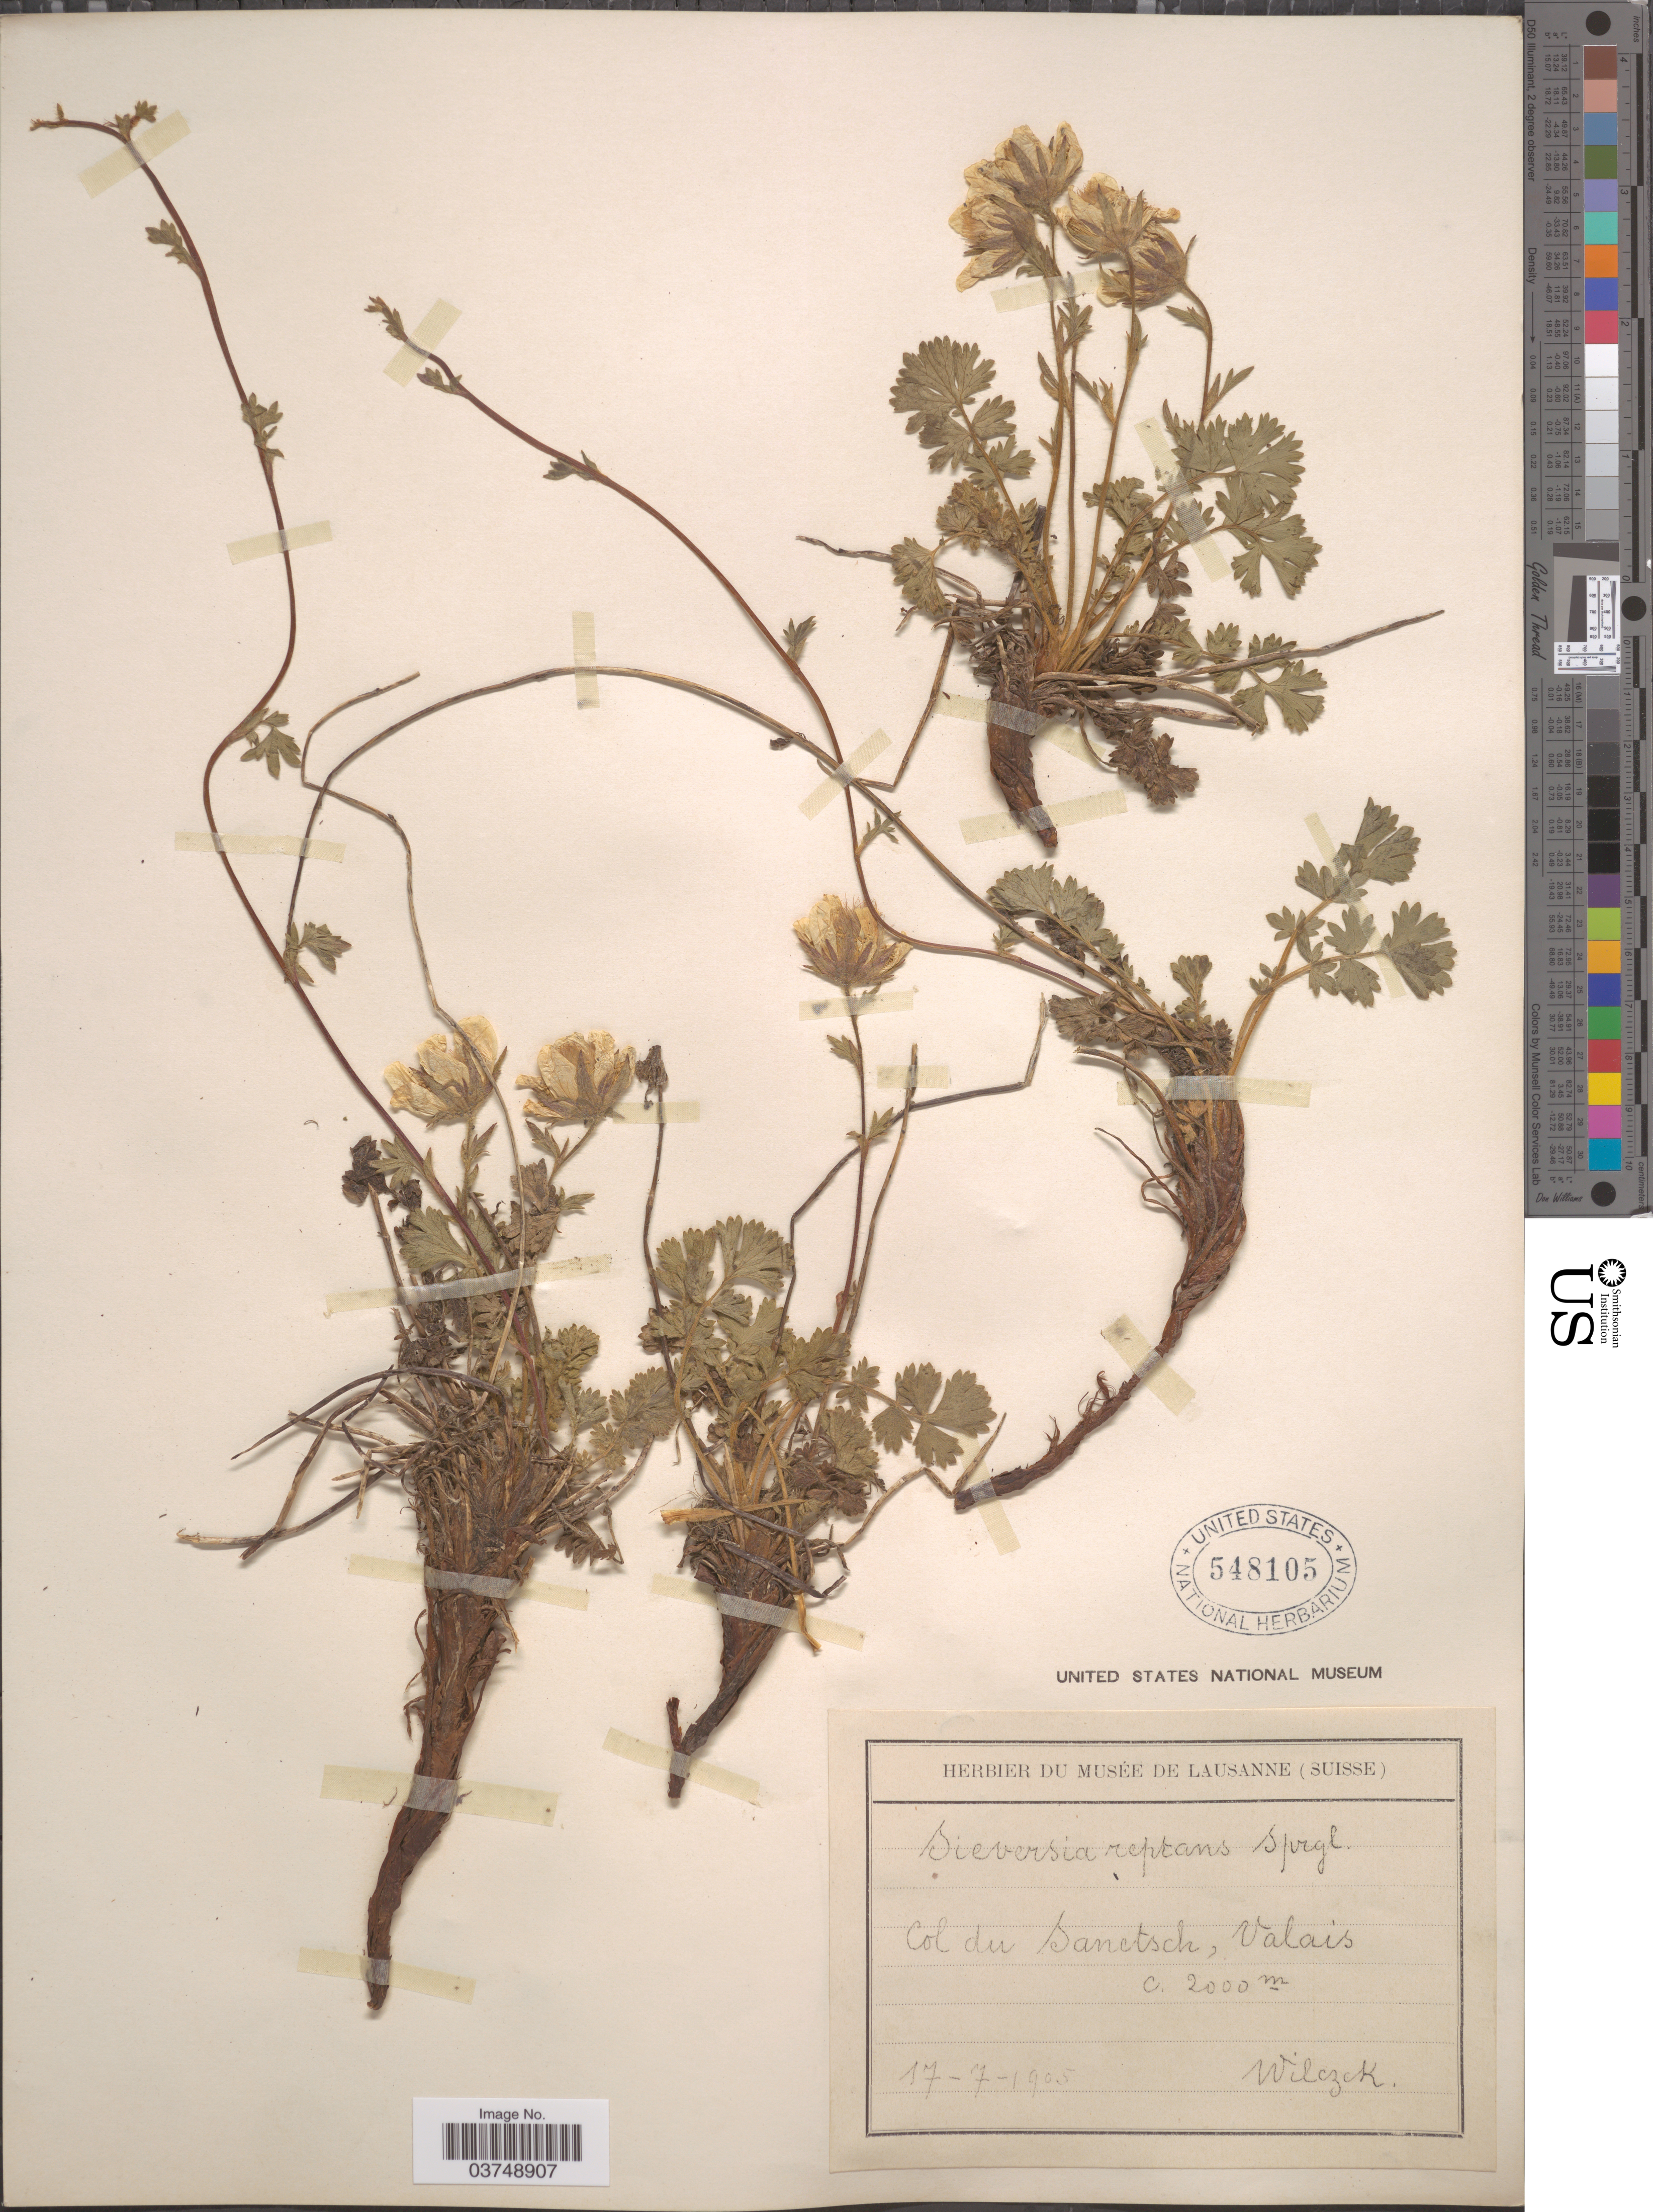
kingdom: Plantae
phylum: Tracheophyta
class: Magnoliopsida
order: Rosales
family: Rosaceae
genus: Geum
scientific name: Geum reptans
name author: L.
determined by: Strong, Mark T., (BOT), Smithsonian Institution - National Museum of Natural History (UNITED STATES)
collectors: Wilczek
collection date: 1905-07-17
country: Switzerland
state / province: Valais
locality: Col du Sanetsch.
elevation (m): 2000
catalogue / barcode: US 548105